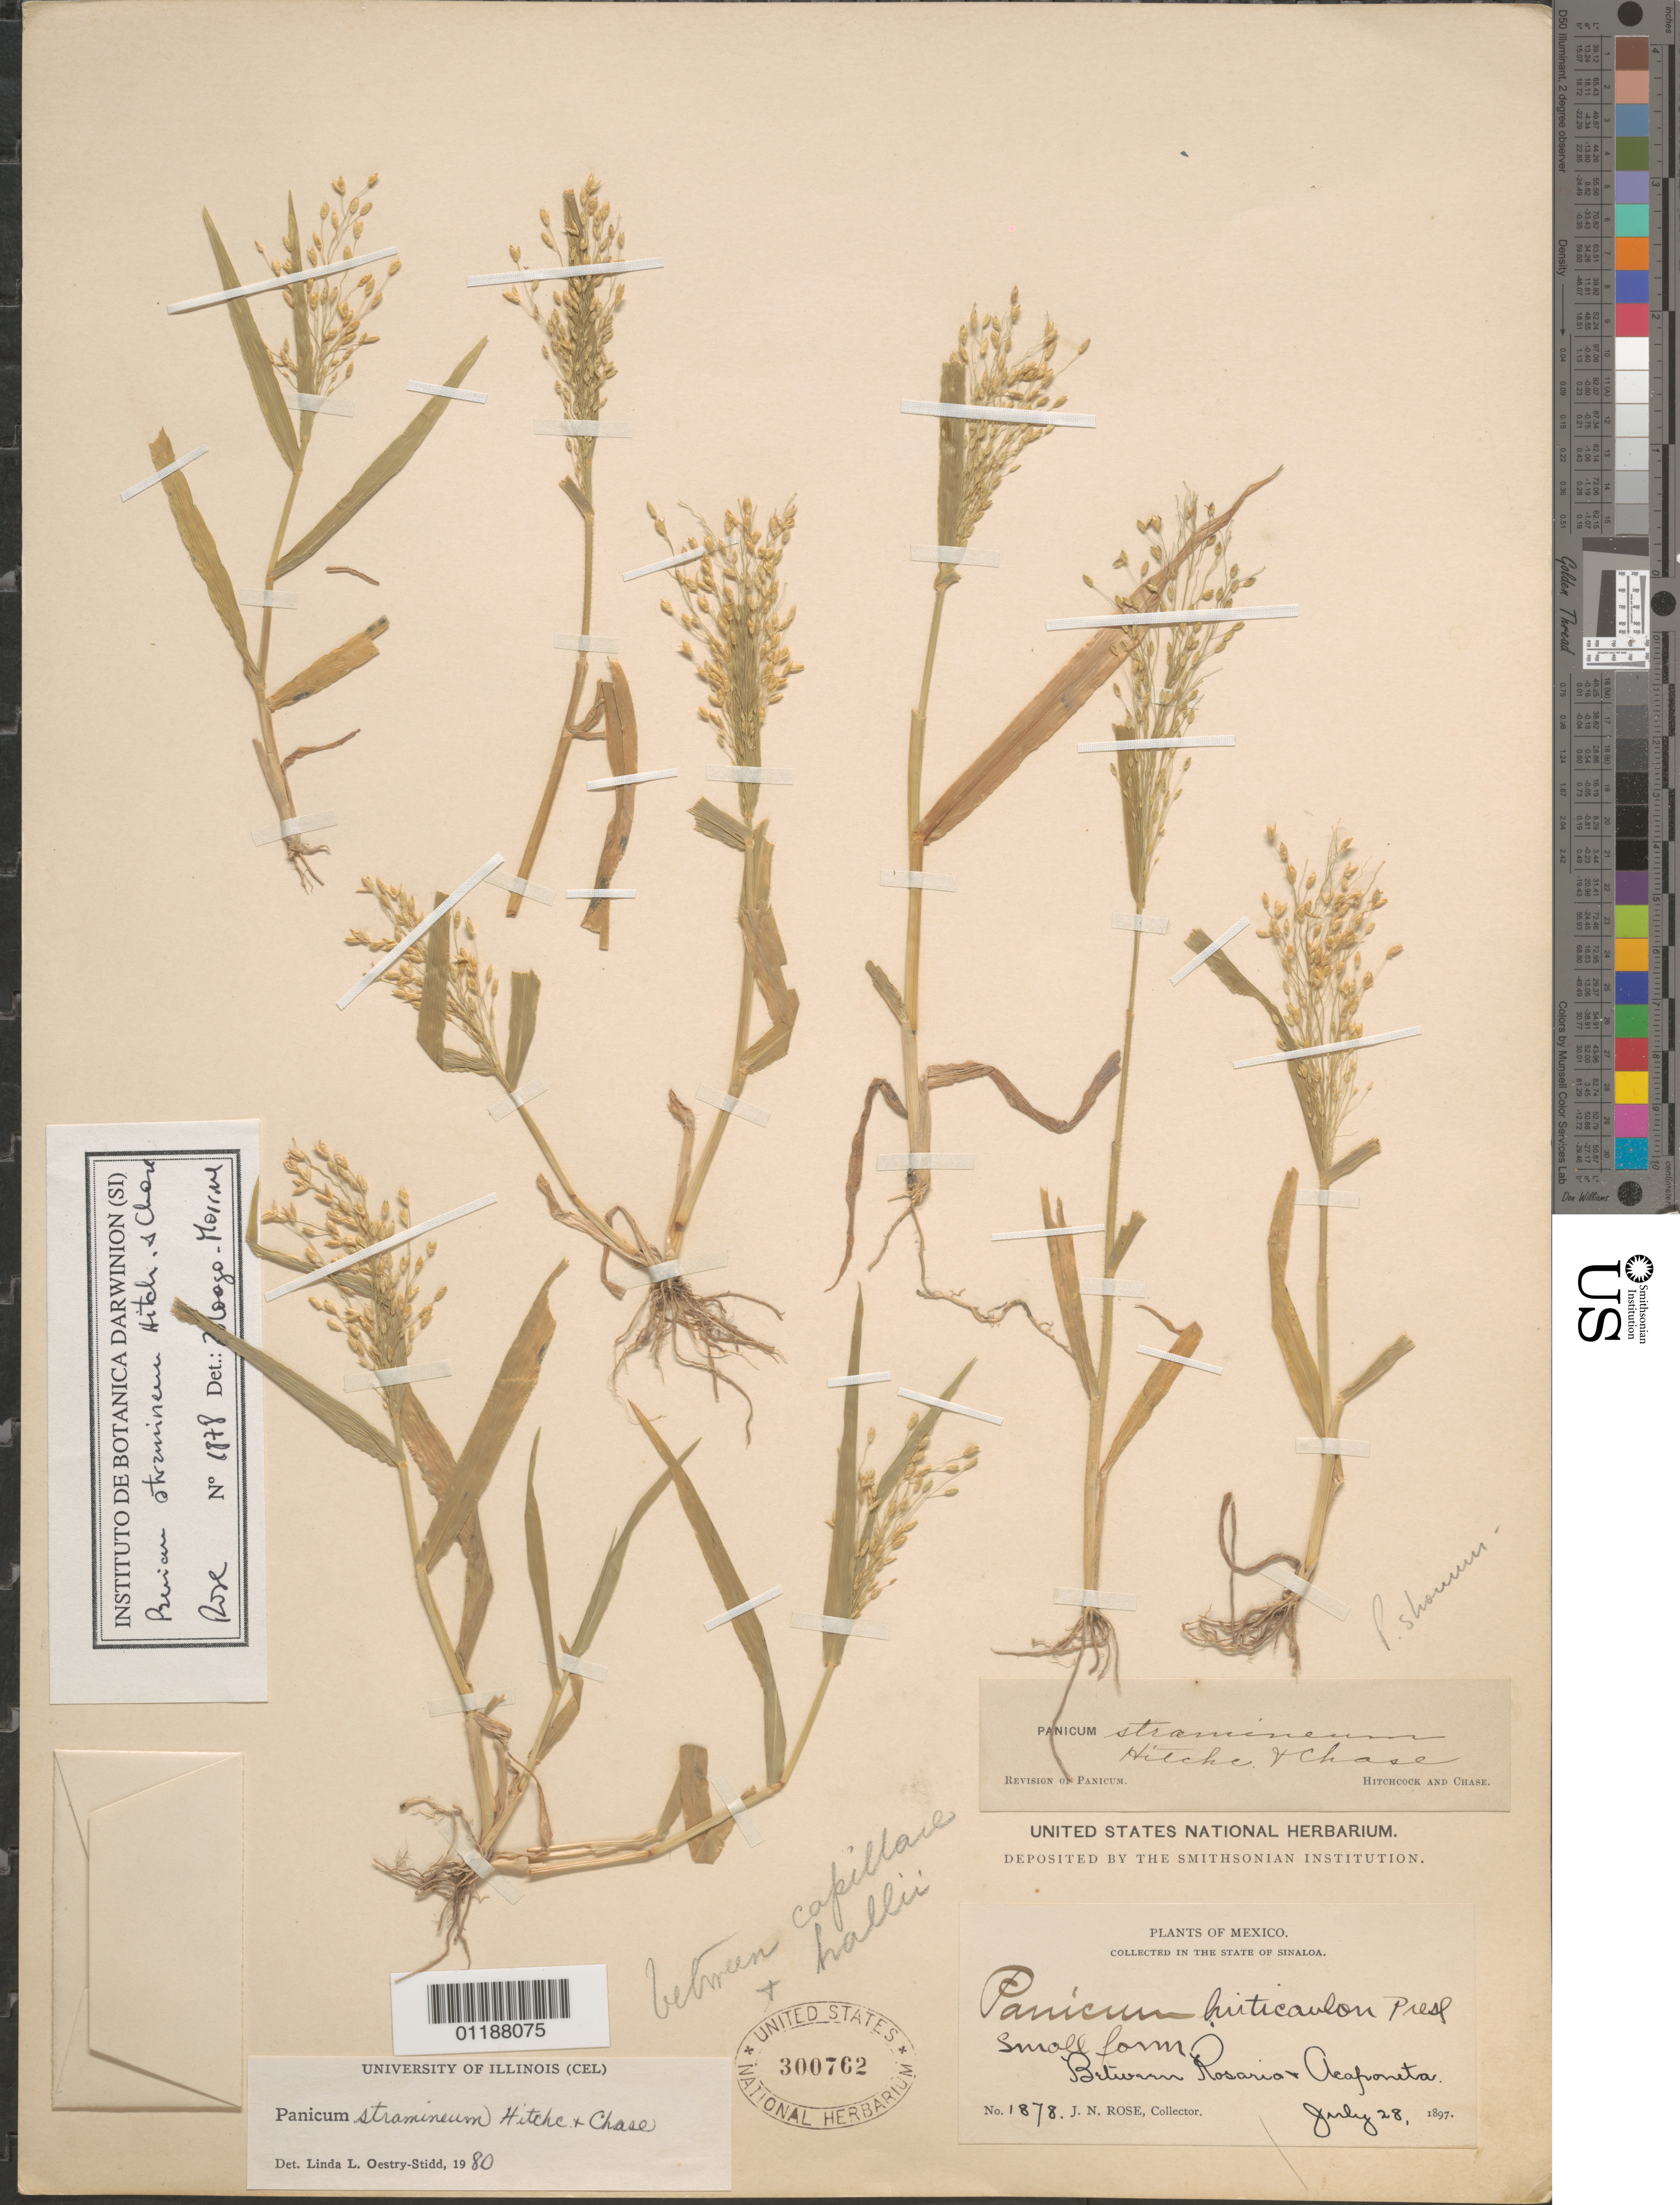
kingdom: Plantae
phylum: Tracheophyta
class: Liliopsida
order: Poales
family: Poaceae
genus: Panicum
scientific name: Panicum stramineum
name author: Hitchc. & Chase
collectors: J. N. Rose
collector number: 1878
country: Mexico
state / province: Sinaloa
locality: Between Rosario and Aefoneta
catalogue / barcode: US 300762